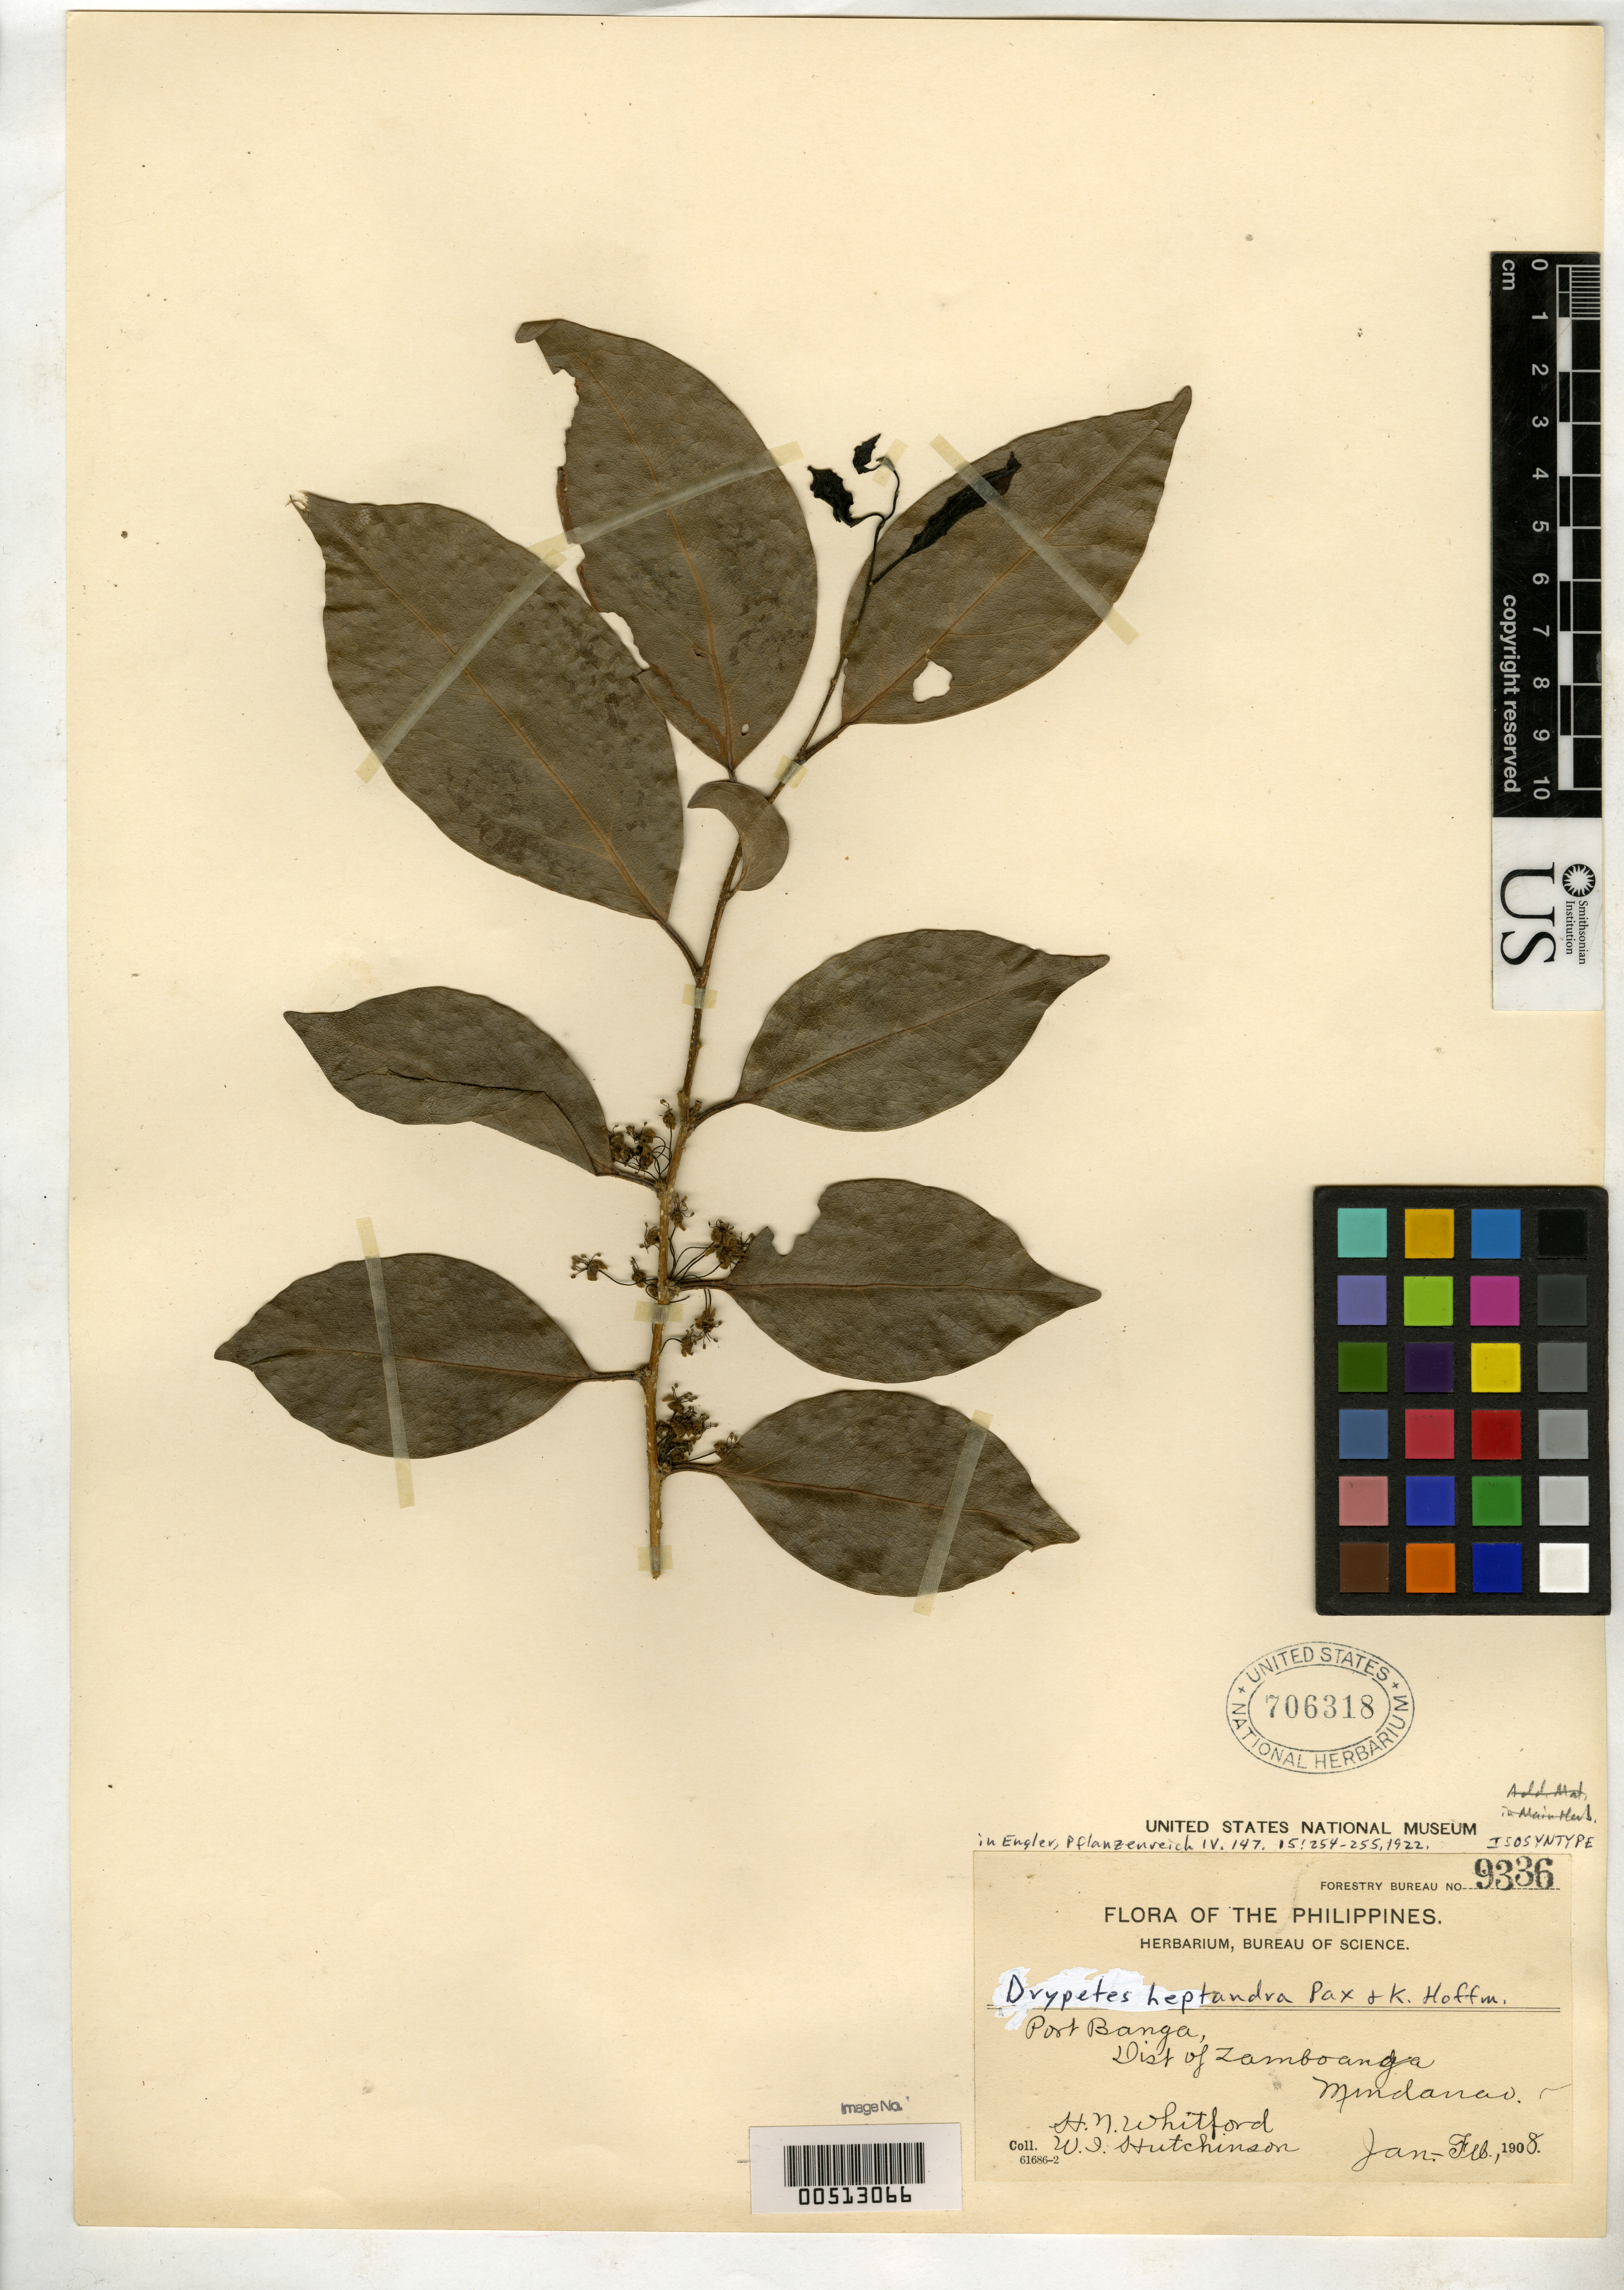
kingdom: Plantae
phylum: Tracheophyta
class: Magnoliopsida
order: Malpighiales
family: Putranjivaceae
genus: Drypetes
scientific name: Drypetes heptandra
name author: Pax & K. Hoffm. in Engl.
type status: Isosyntype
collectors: H. N. Whitford & W. I. Hutchinson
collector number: Forestry Bureau 9336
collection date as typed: Jan 1908 to -- Feb 1908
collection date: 1908-01/1908-02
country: Philippines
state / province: Zamboanga Peninsula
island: Mindanao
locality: Port Banga.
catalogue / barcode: US 706318